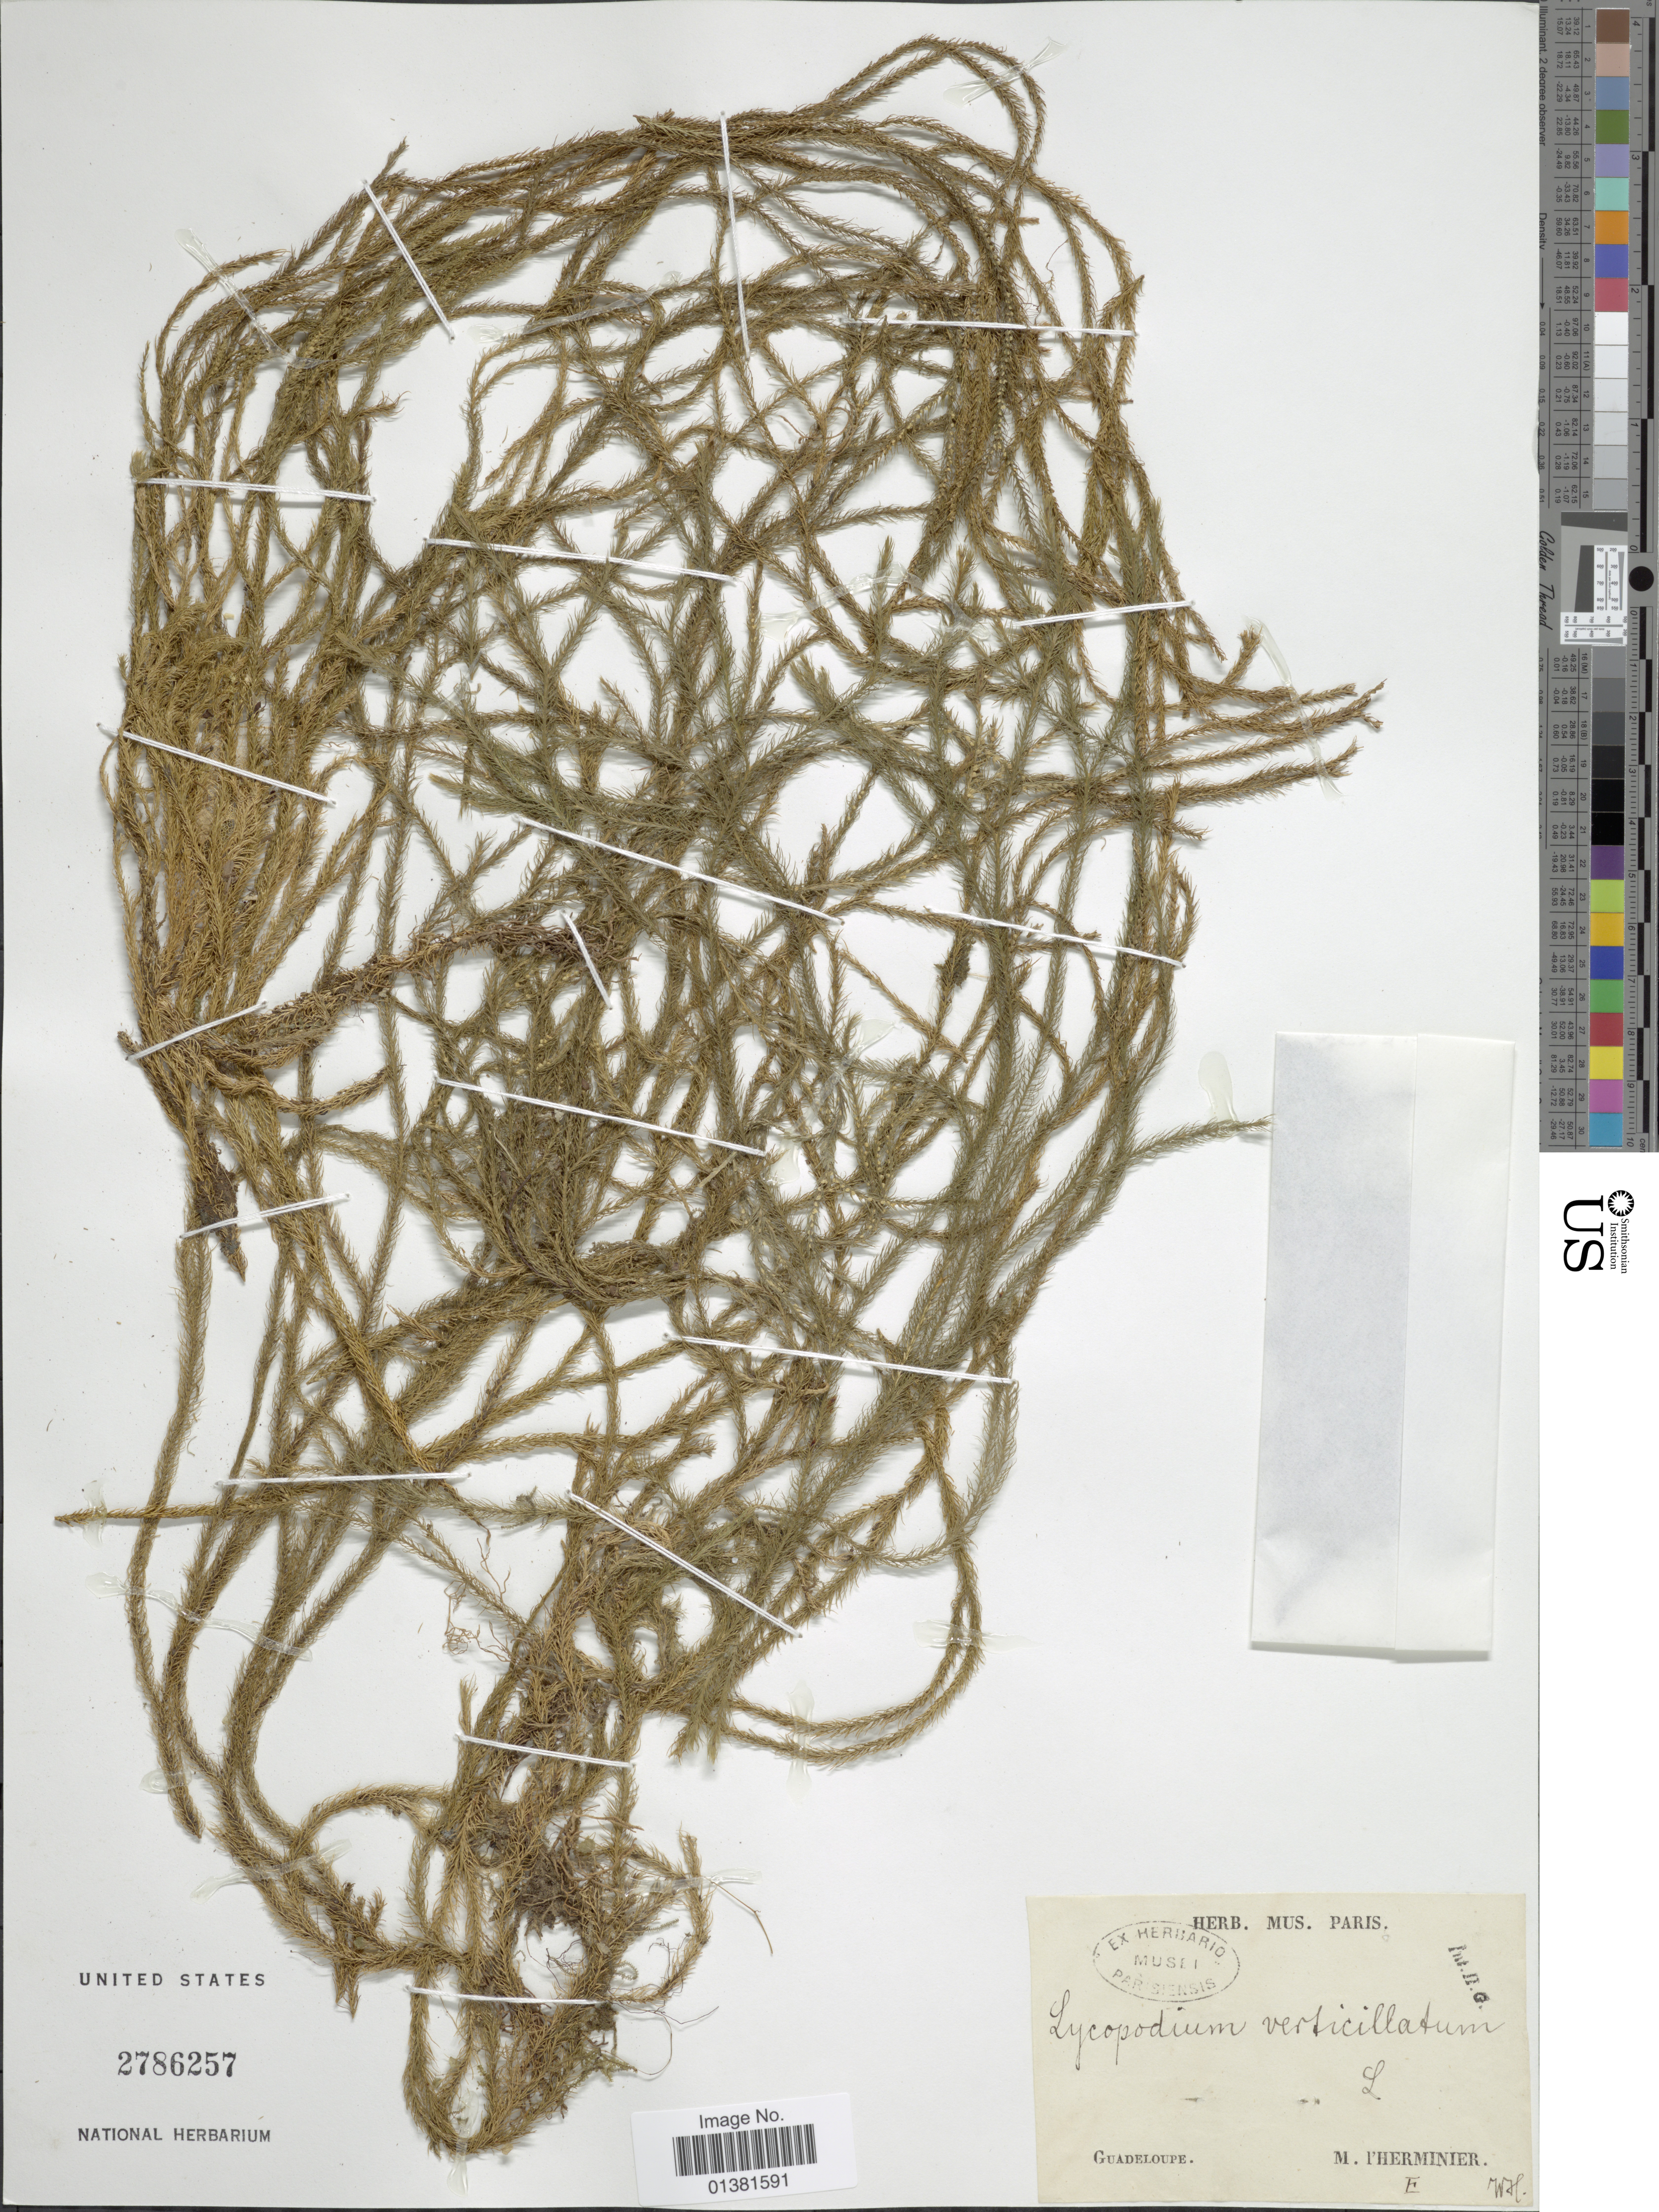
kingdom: Plantae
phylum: Tracheophyta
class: Lycopodiopsida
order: Lycopodiales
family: Lycopodiaceae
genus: Phlegmariurus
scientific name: Phlegmariurus filiformis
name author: (Sw.) W.H. Wagner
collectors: M. L'Herminier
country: Guadeloupe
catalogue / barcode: US 2786257